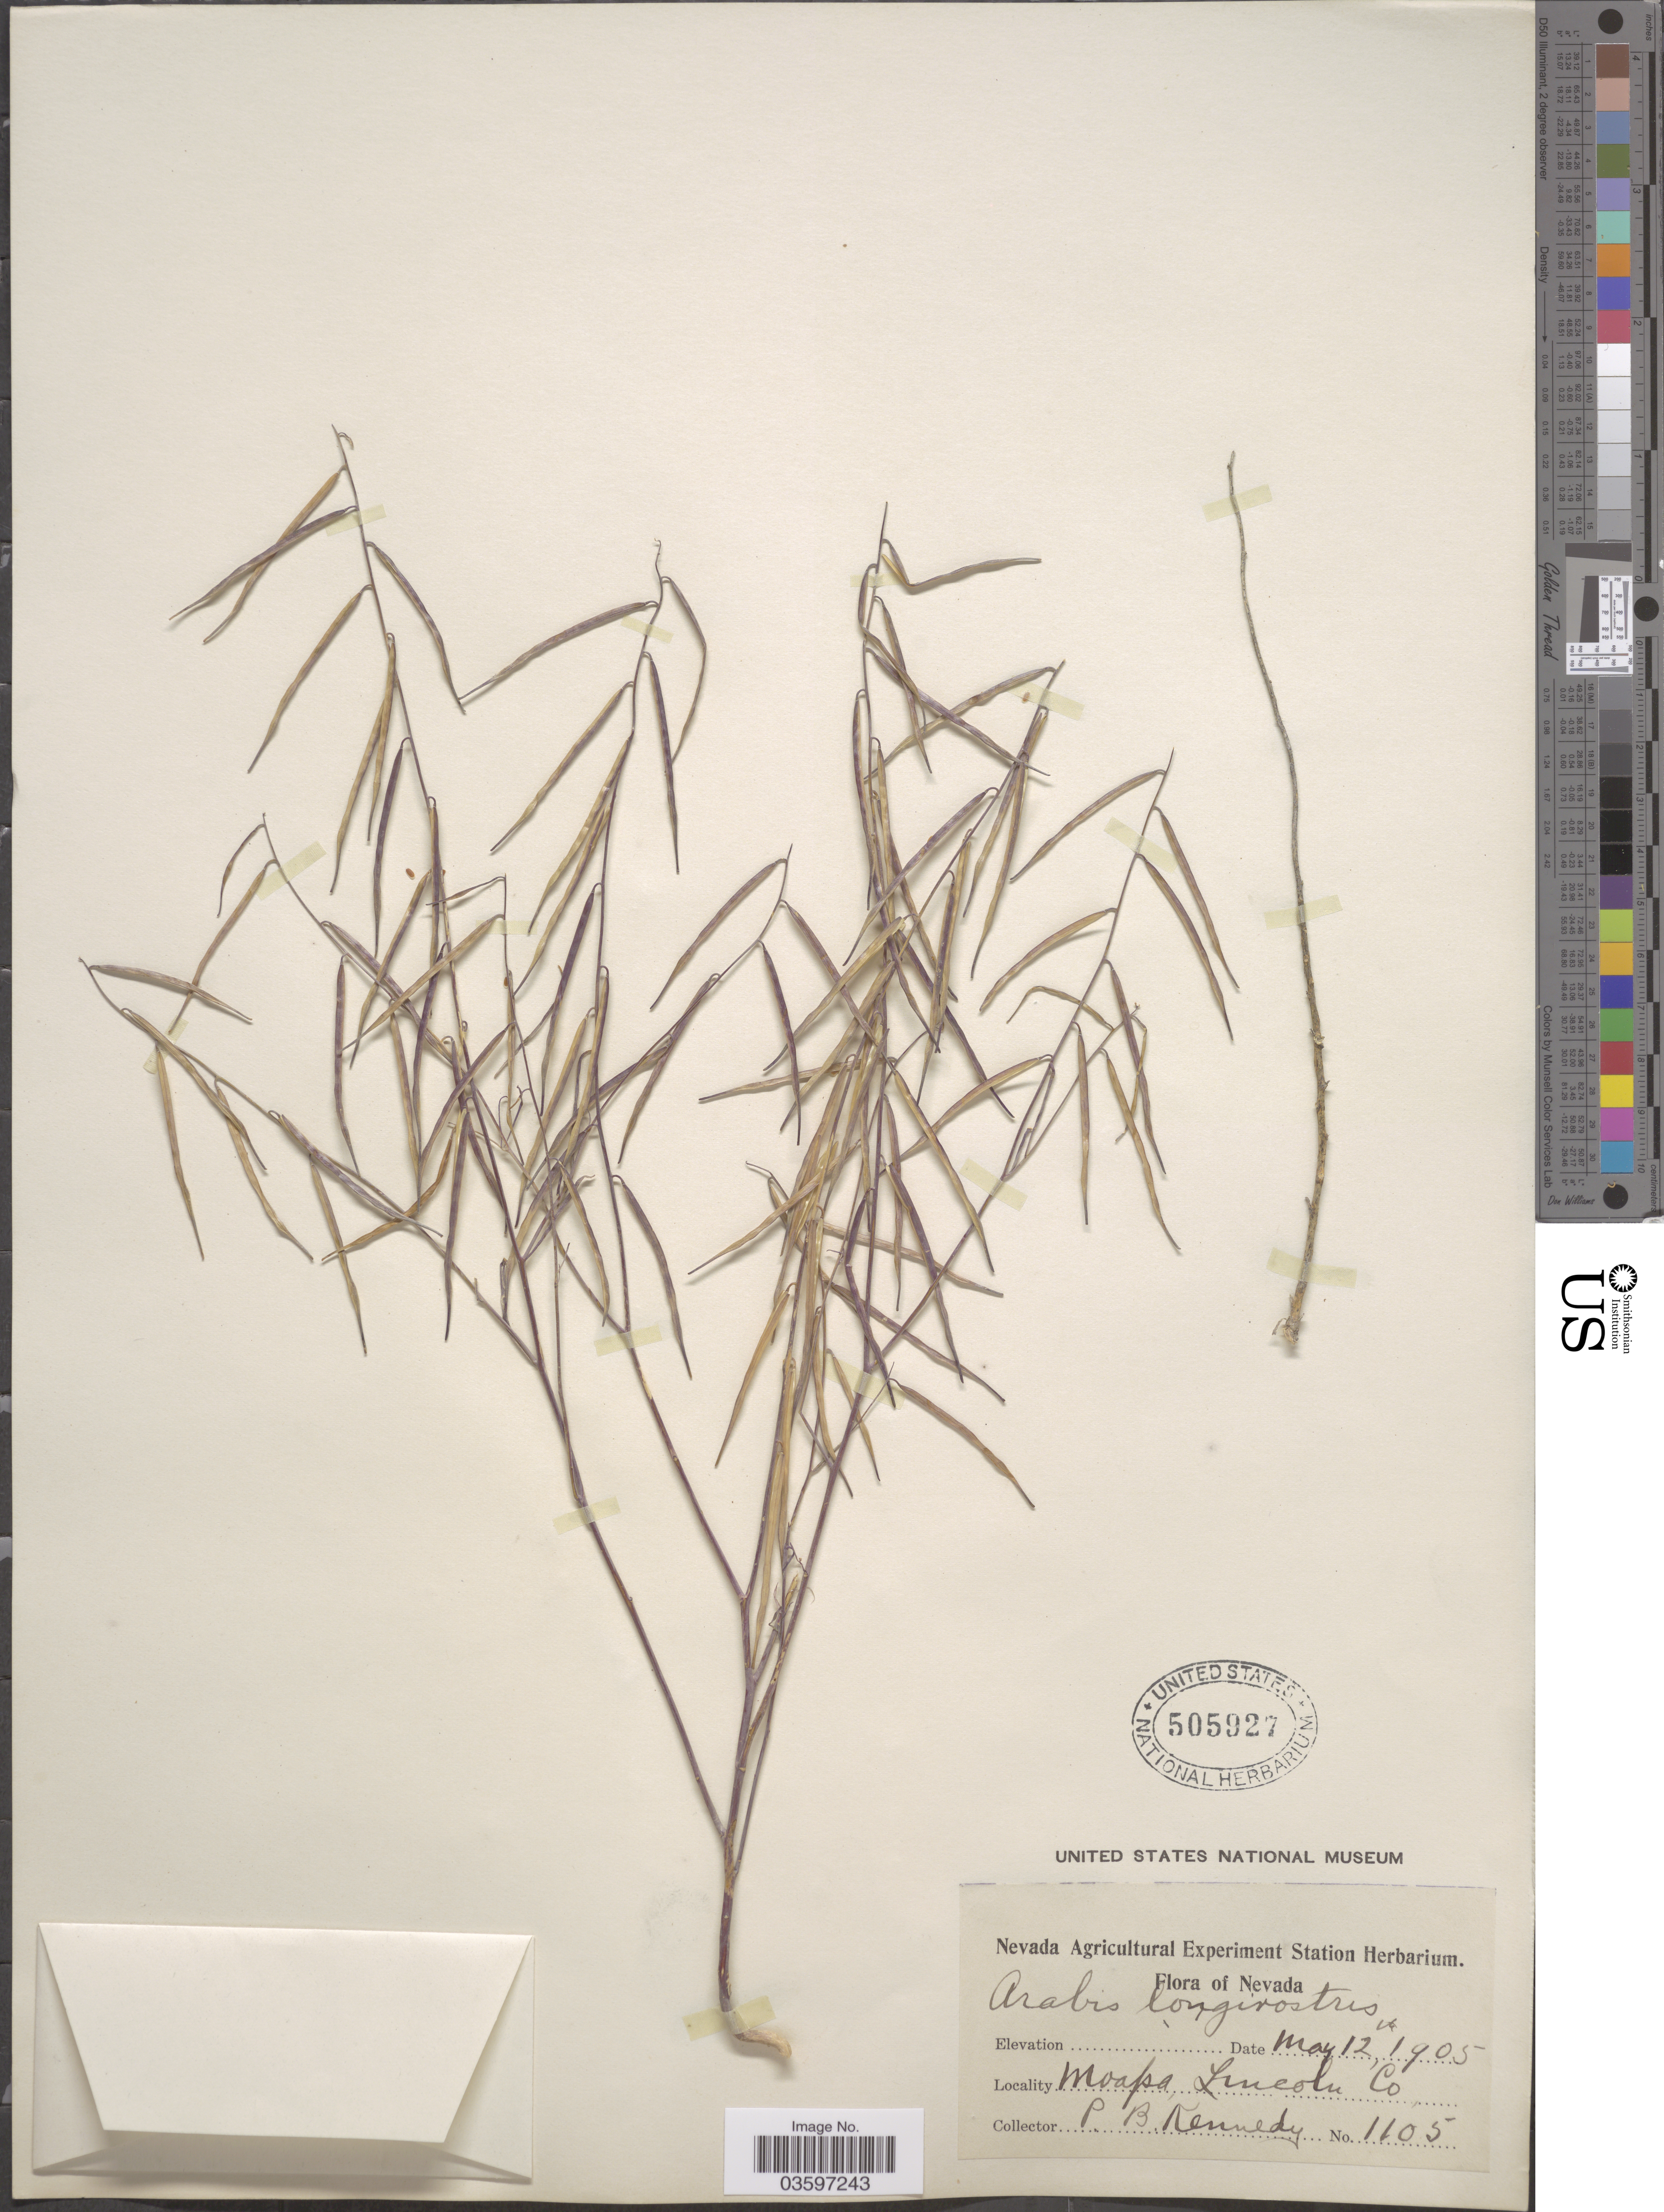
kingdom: Plantae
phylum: Tracheophyta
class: Magnoliopsida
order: Brassicales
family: Brassicaceae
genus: Streptanthella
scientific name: Streptanthella longirostris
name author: (S. Watson) Rydb.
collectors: P. B. Kennedy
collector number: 1105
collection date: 1905-05-12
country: United States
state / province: Nevada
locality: Moapa, Lincoln Co.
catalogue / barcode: US 505927